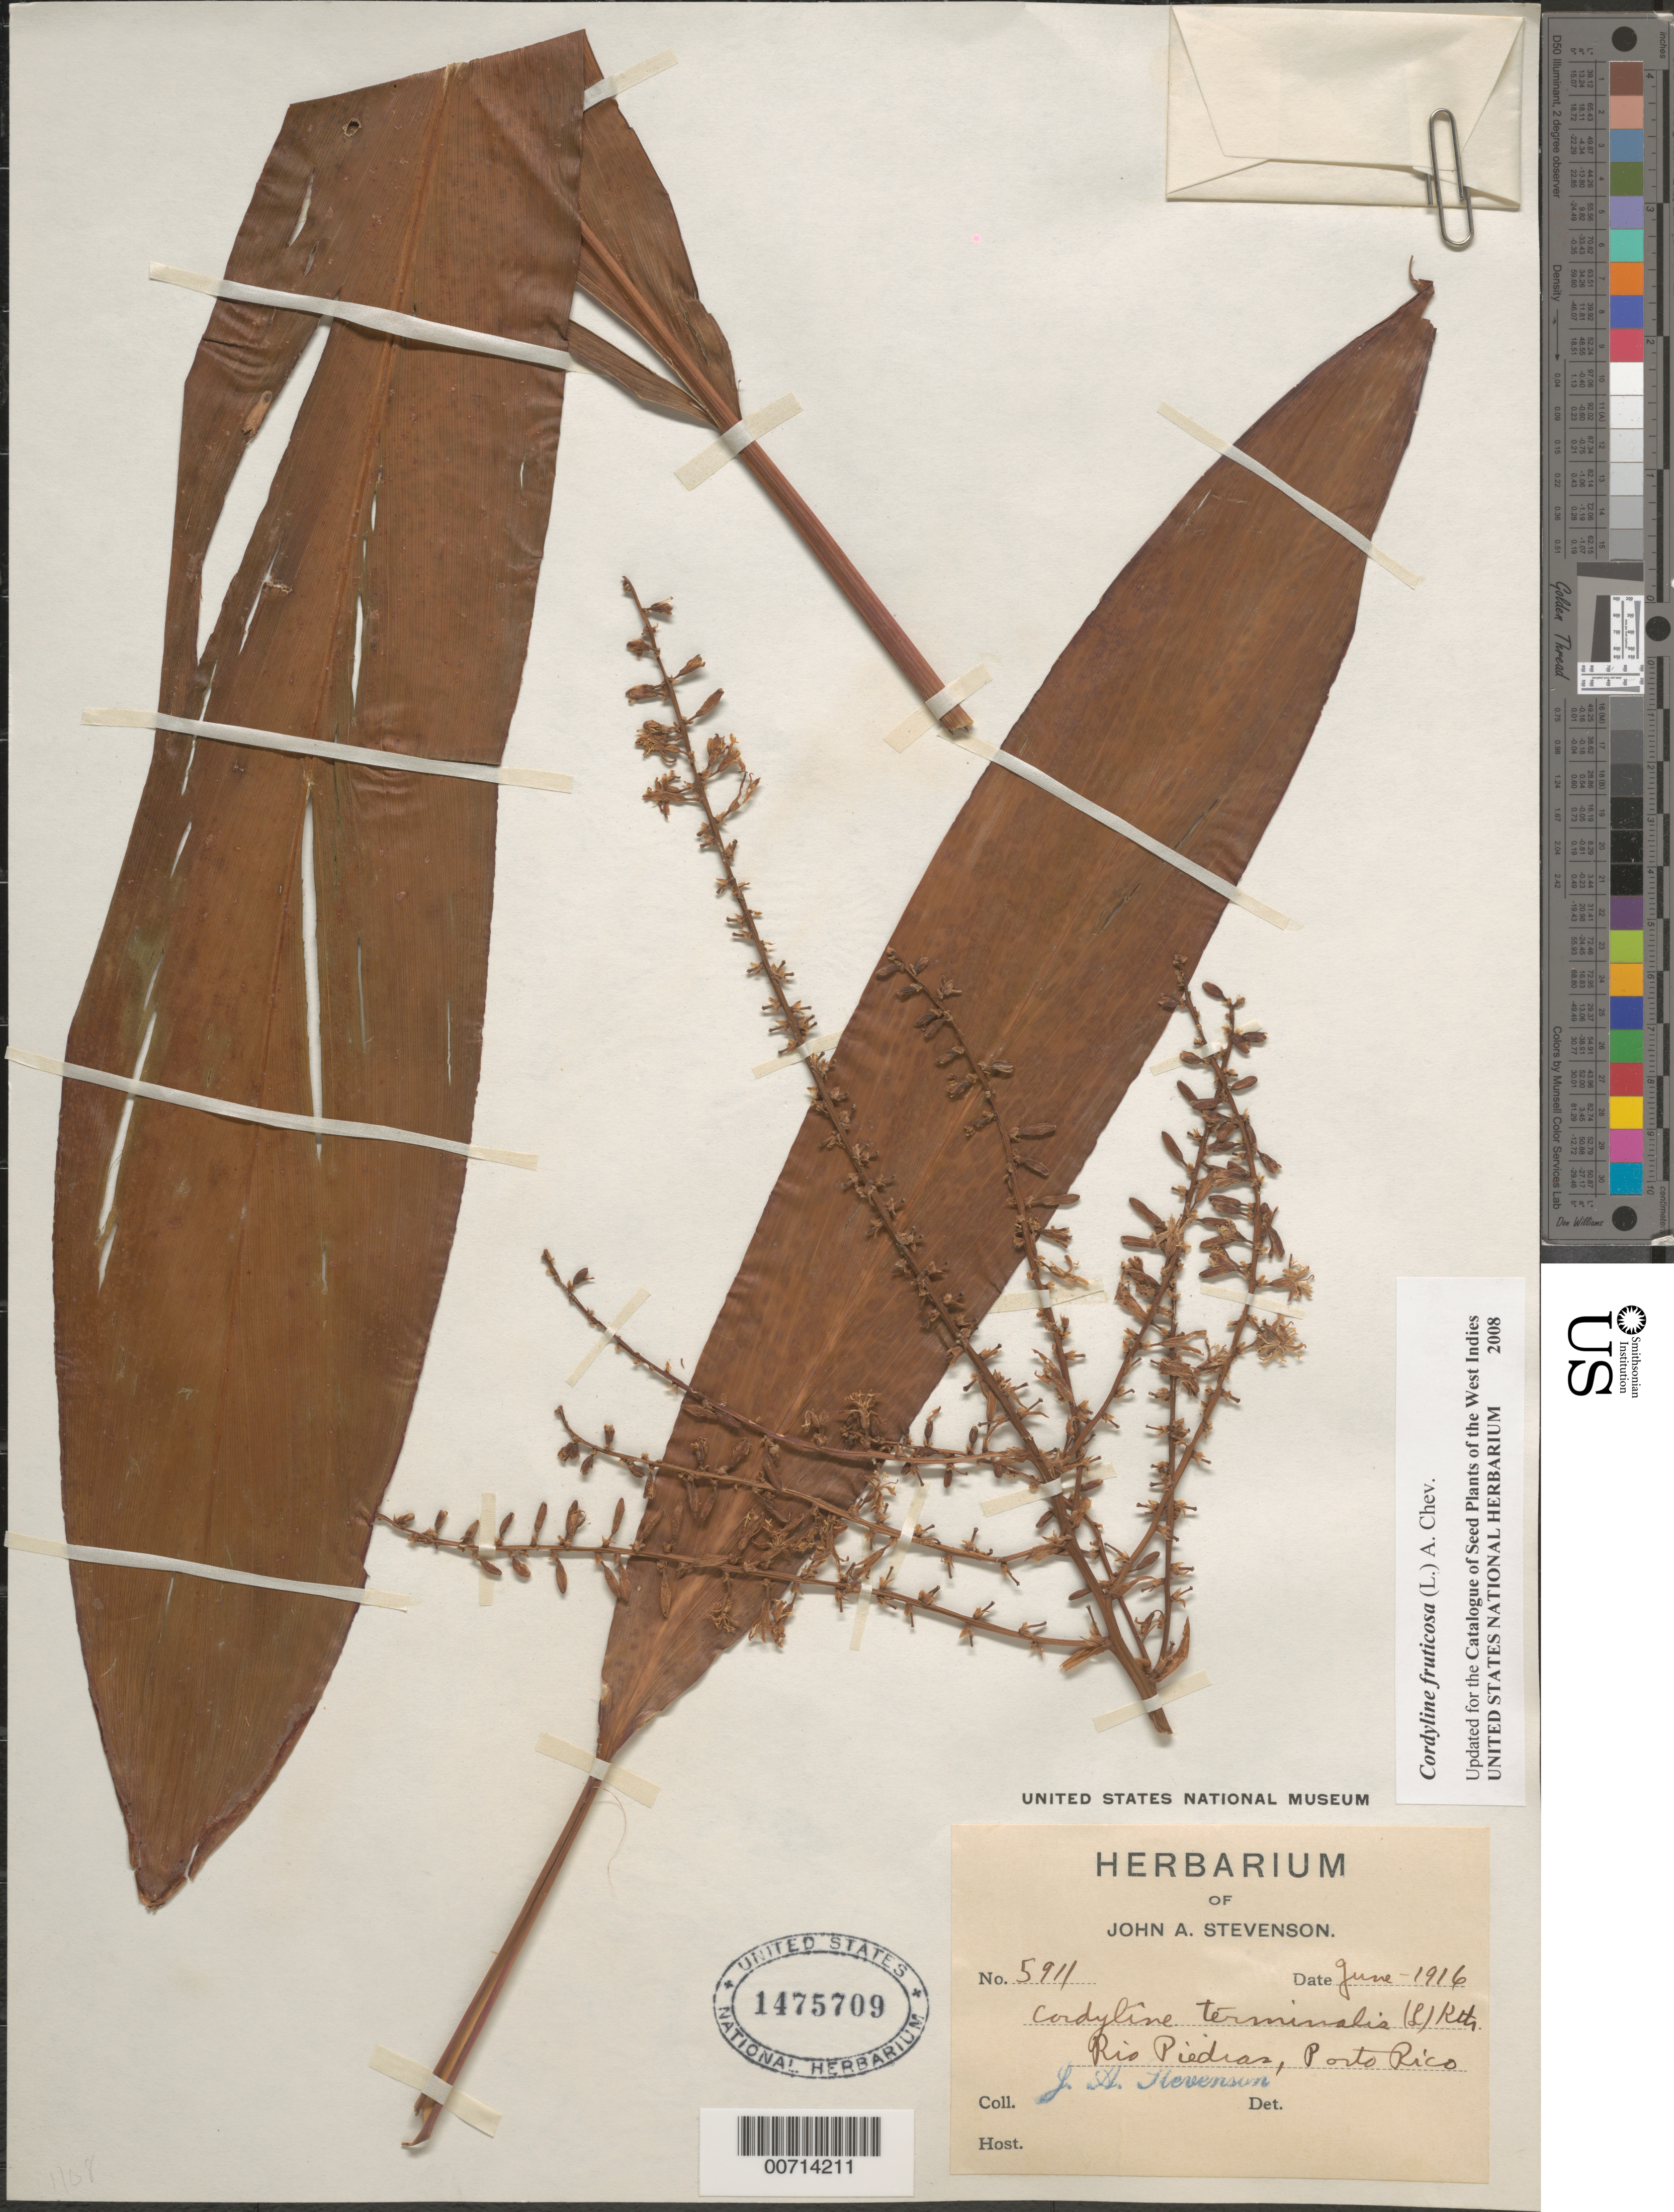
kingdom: Plantae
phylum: Tracheophyta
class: Liliopsida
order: Asparagales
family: Asparagaceae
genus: Cordyline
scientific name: Cordyline fruticosa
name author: (L.) A. Chev.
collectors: J. Stevenson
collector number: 5911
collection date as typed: Jun 1916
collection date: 1916-06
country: Puerto Rico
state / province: San Juan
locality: Rio Piedras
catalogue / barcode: US 1475709